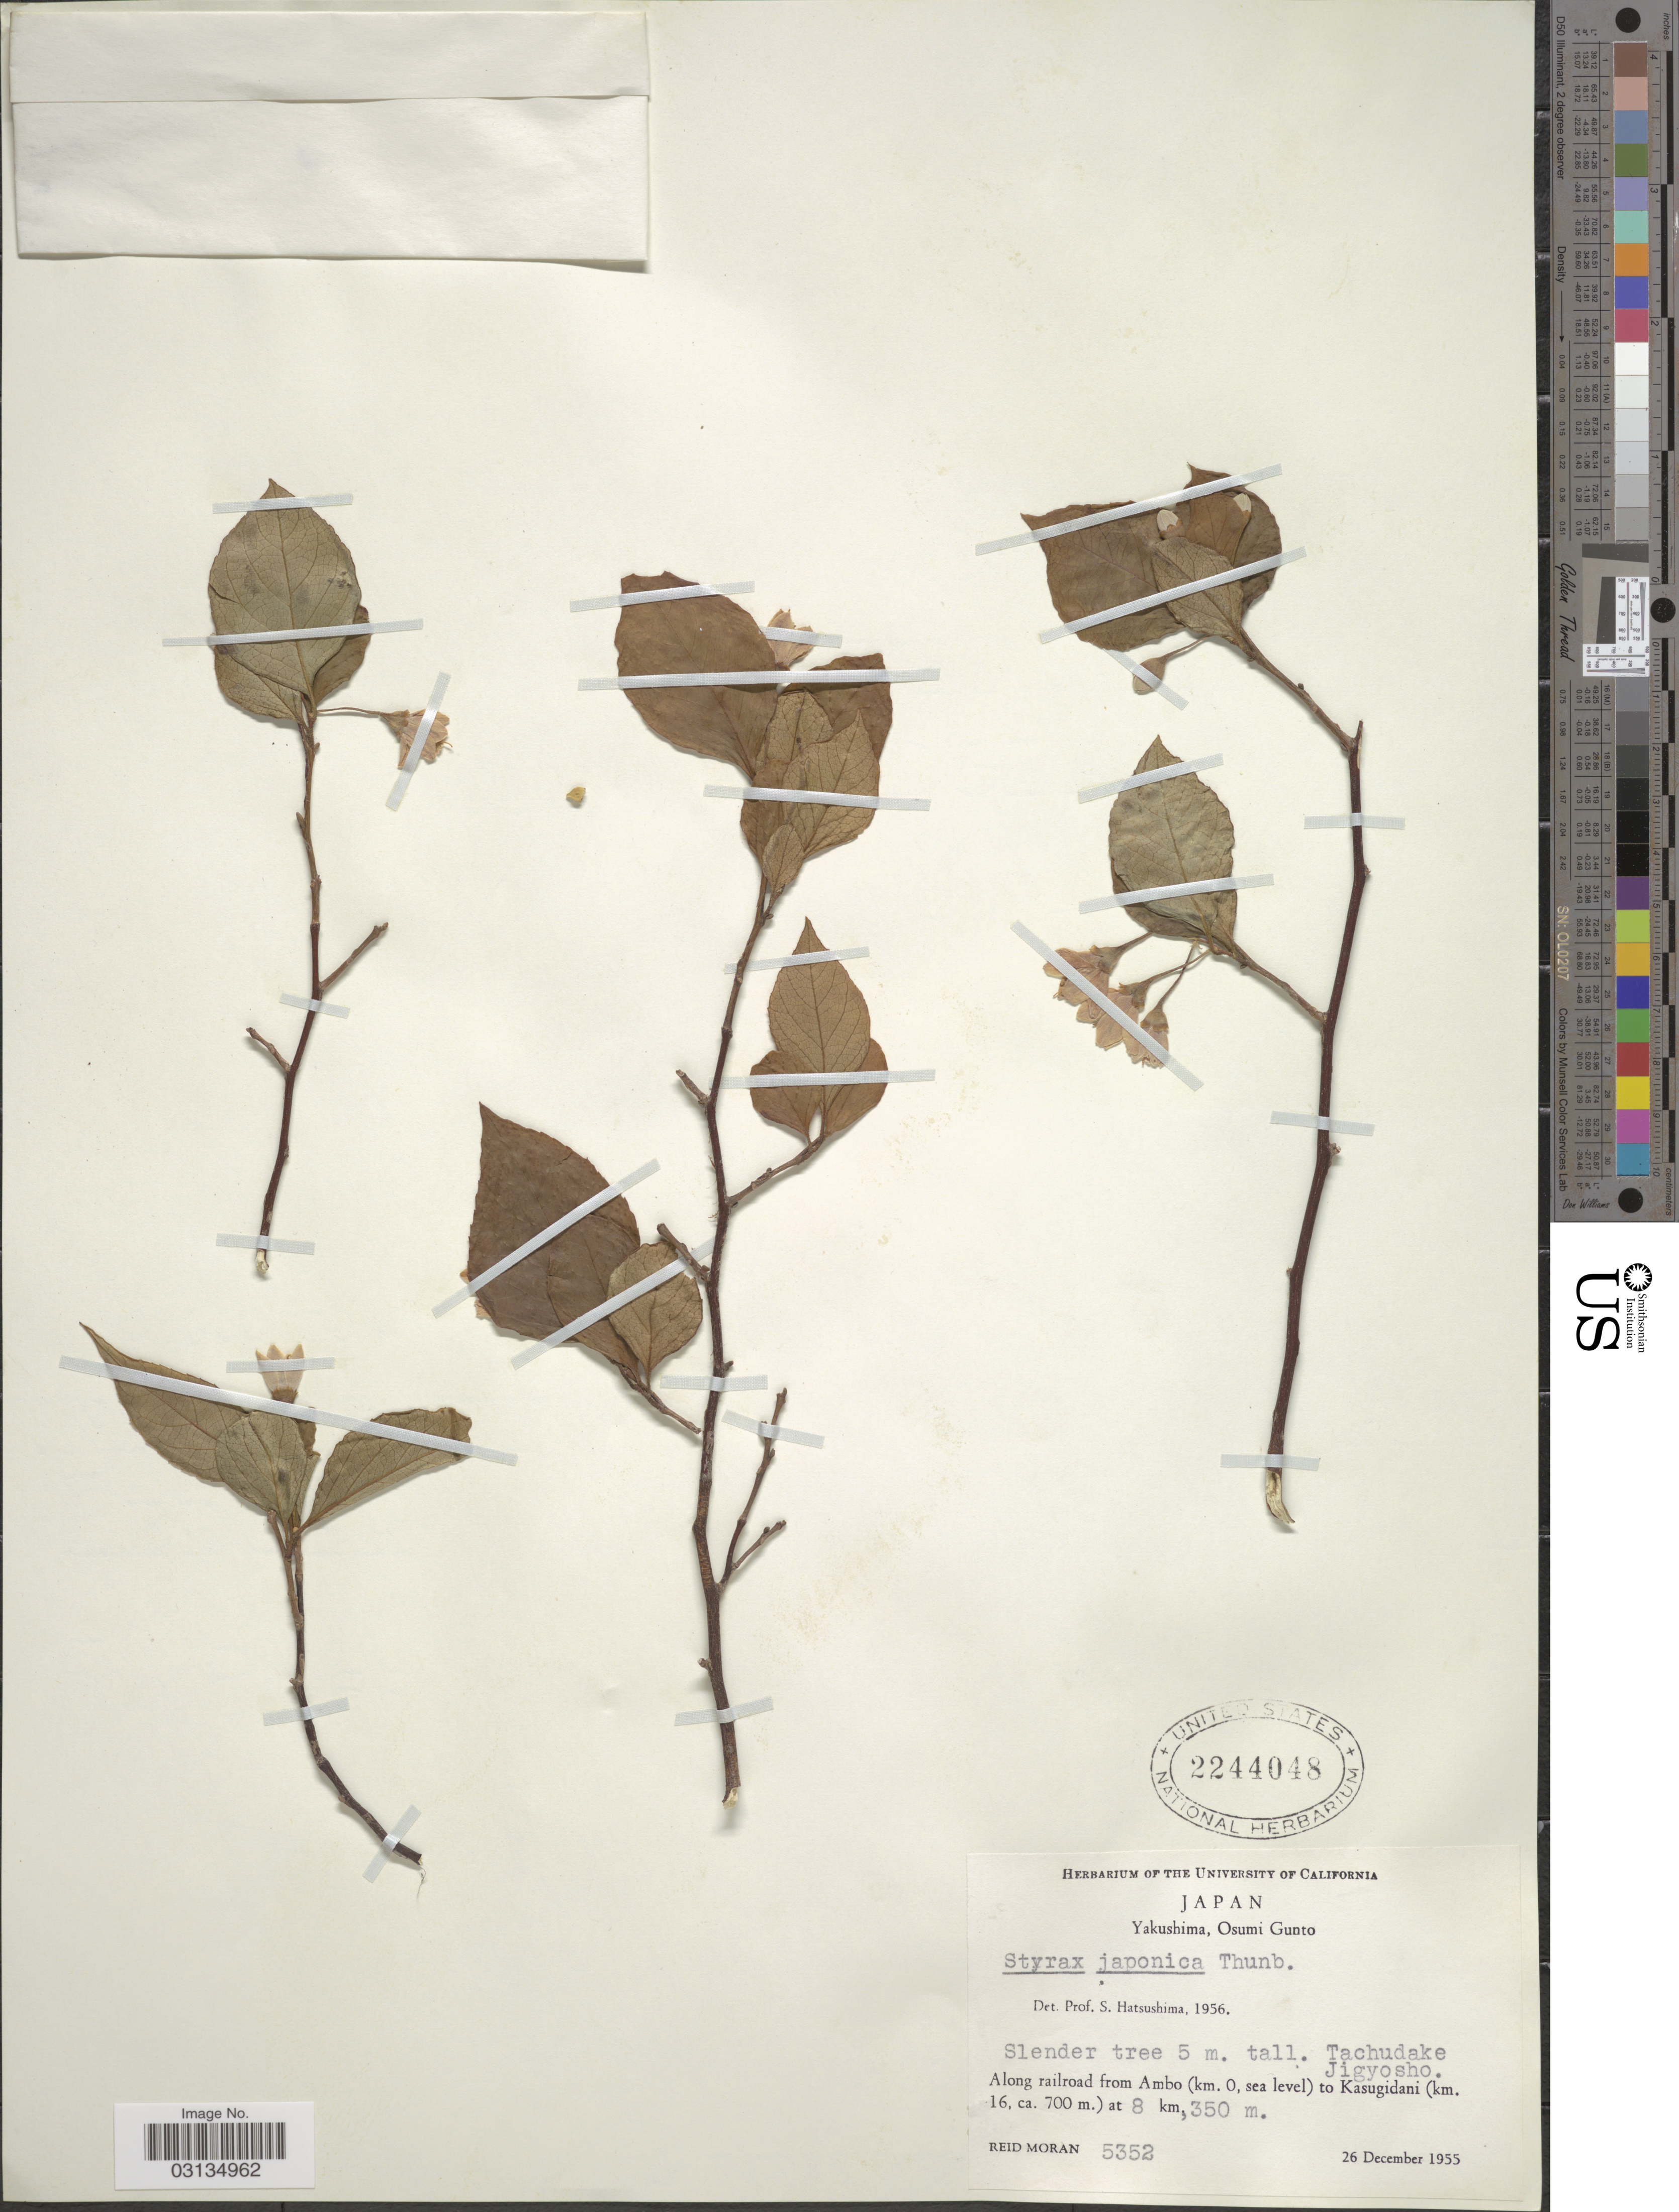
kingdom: Plantae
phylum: Tracheophyta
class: Magnoliopsida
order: Ericales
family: Styracaceae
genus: Styrax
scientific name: Styrax japonicus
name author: Siebold & Zucc.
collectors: R. Moran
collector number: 5352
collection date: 1955-12-26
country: Japan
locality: Yakushima, Osumi Gunto. Along railroad from Ambo (km. 0, sea level) to Kasugidani (km. 16) at 8 km.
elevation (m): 0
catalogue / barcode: US 2244048